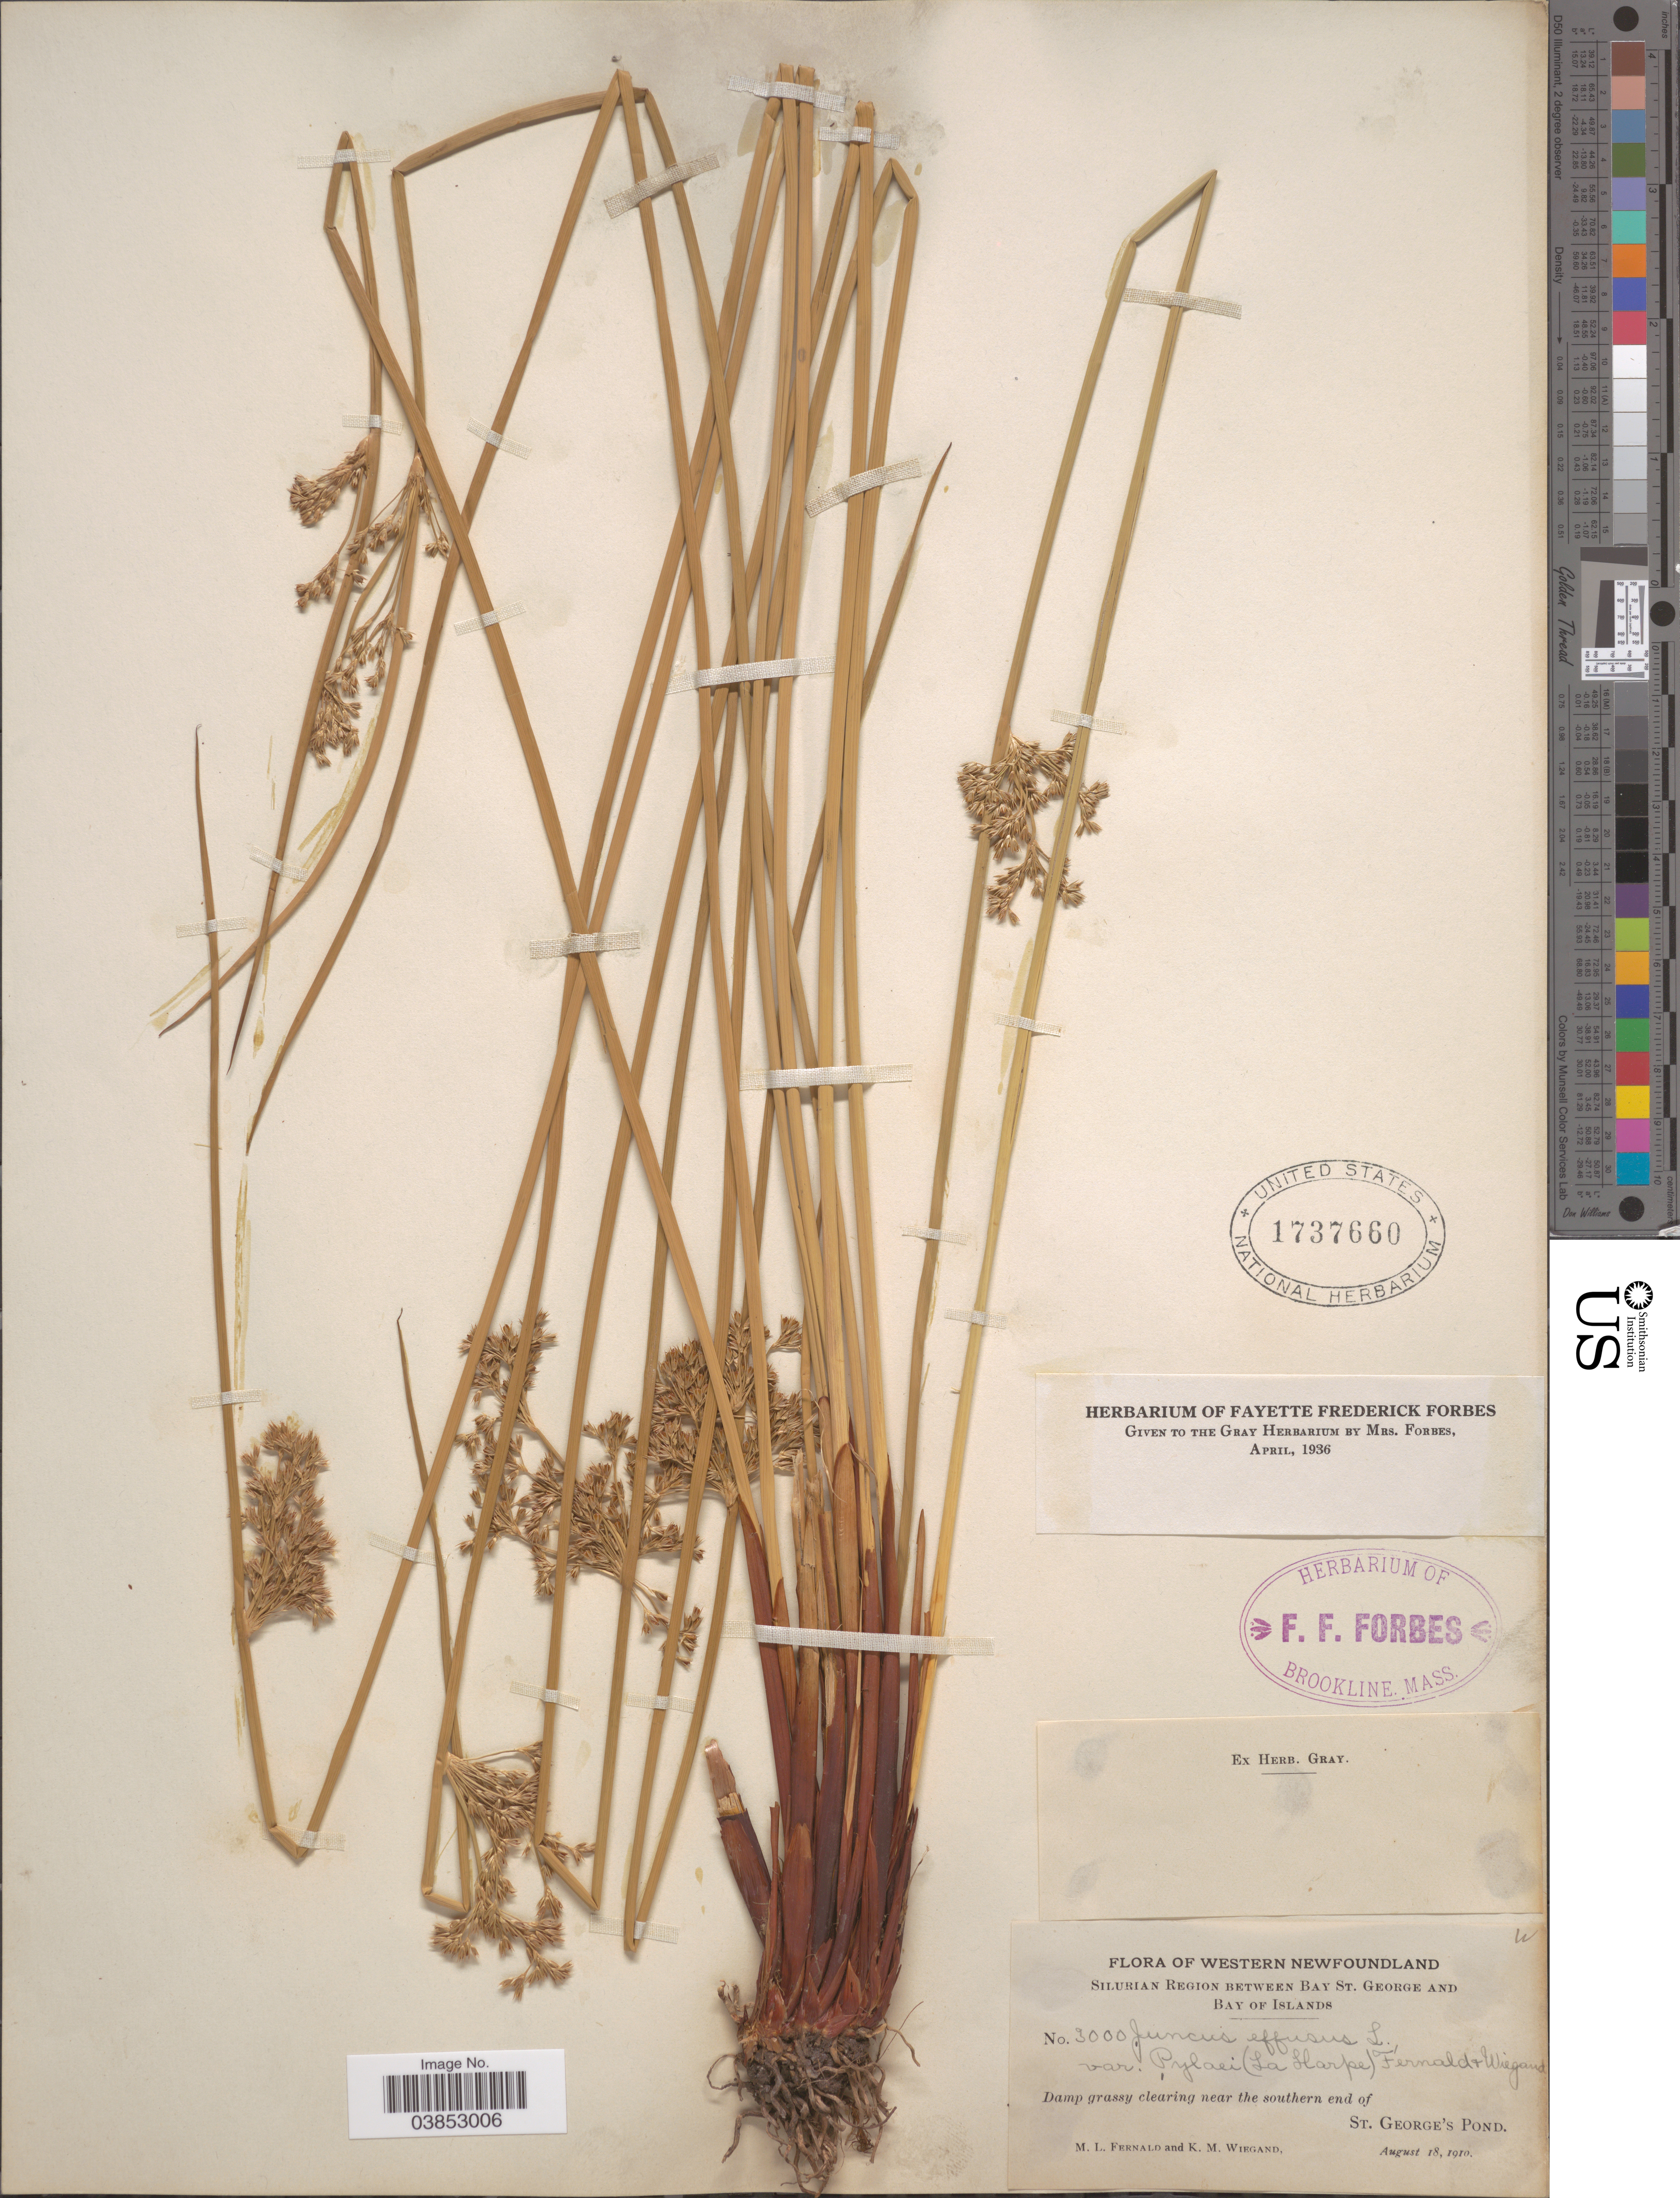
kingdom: Plantae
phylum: Tracheophyta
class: Liliopsida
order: Poales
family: Juncaceae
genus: Juncus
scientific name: Juncus effusus var. pylaei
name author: (Laharpe) Fernald & Wiegand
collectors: M. L. Fernald & K. M. Wiegand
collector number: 3000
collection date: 1910-08-18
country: Canada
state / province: Newfoundland and Labrador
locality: Western Newfoundland. Silurian Region between Bay St. George and Bay of Islands. Damp grassy clearing near the southern end of St. George's Pond.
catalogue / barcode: US 1737660